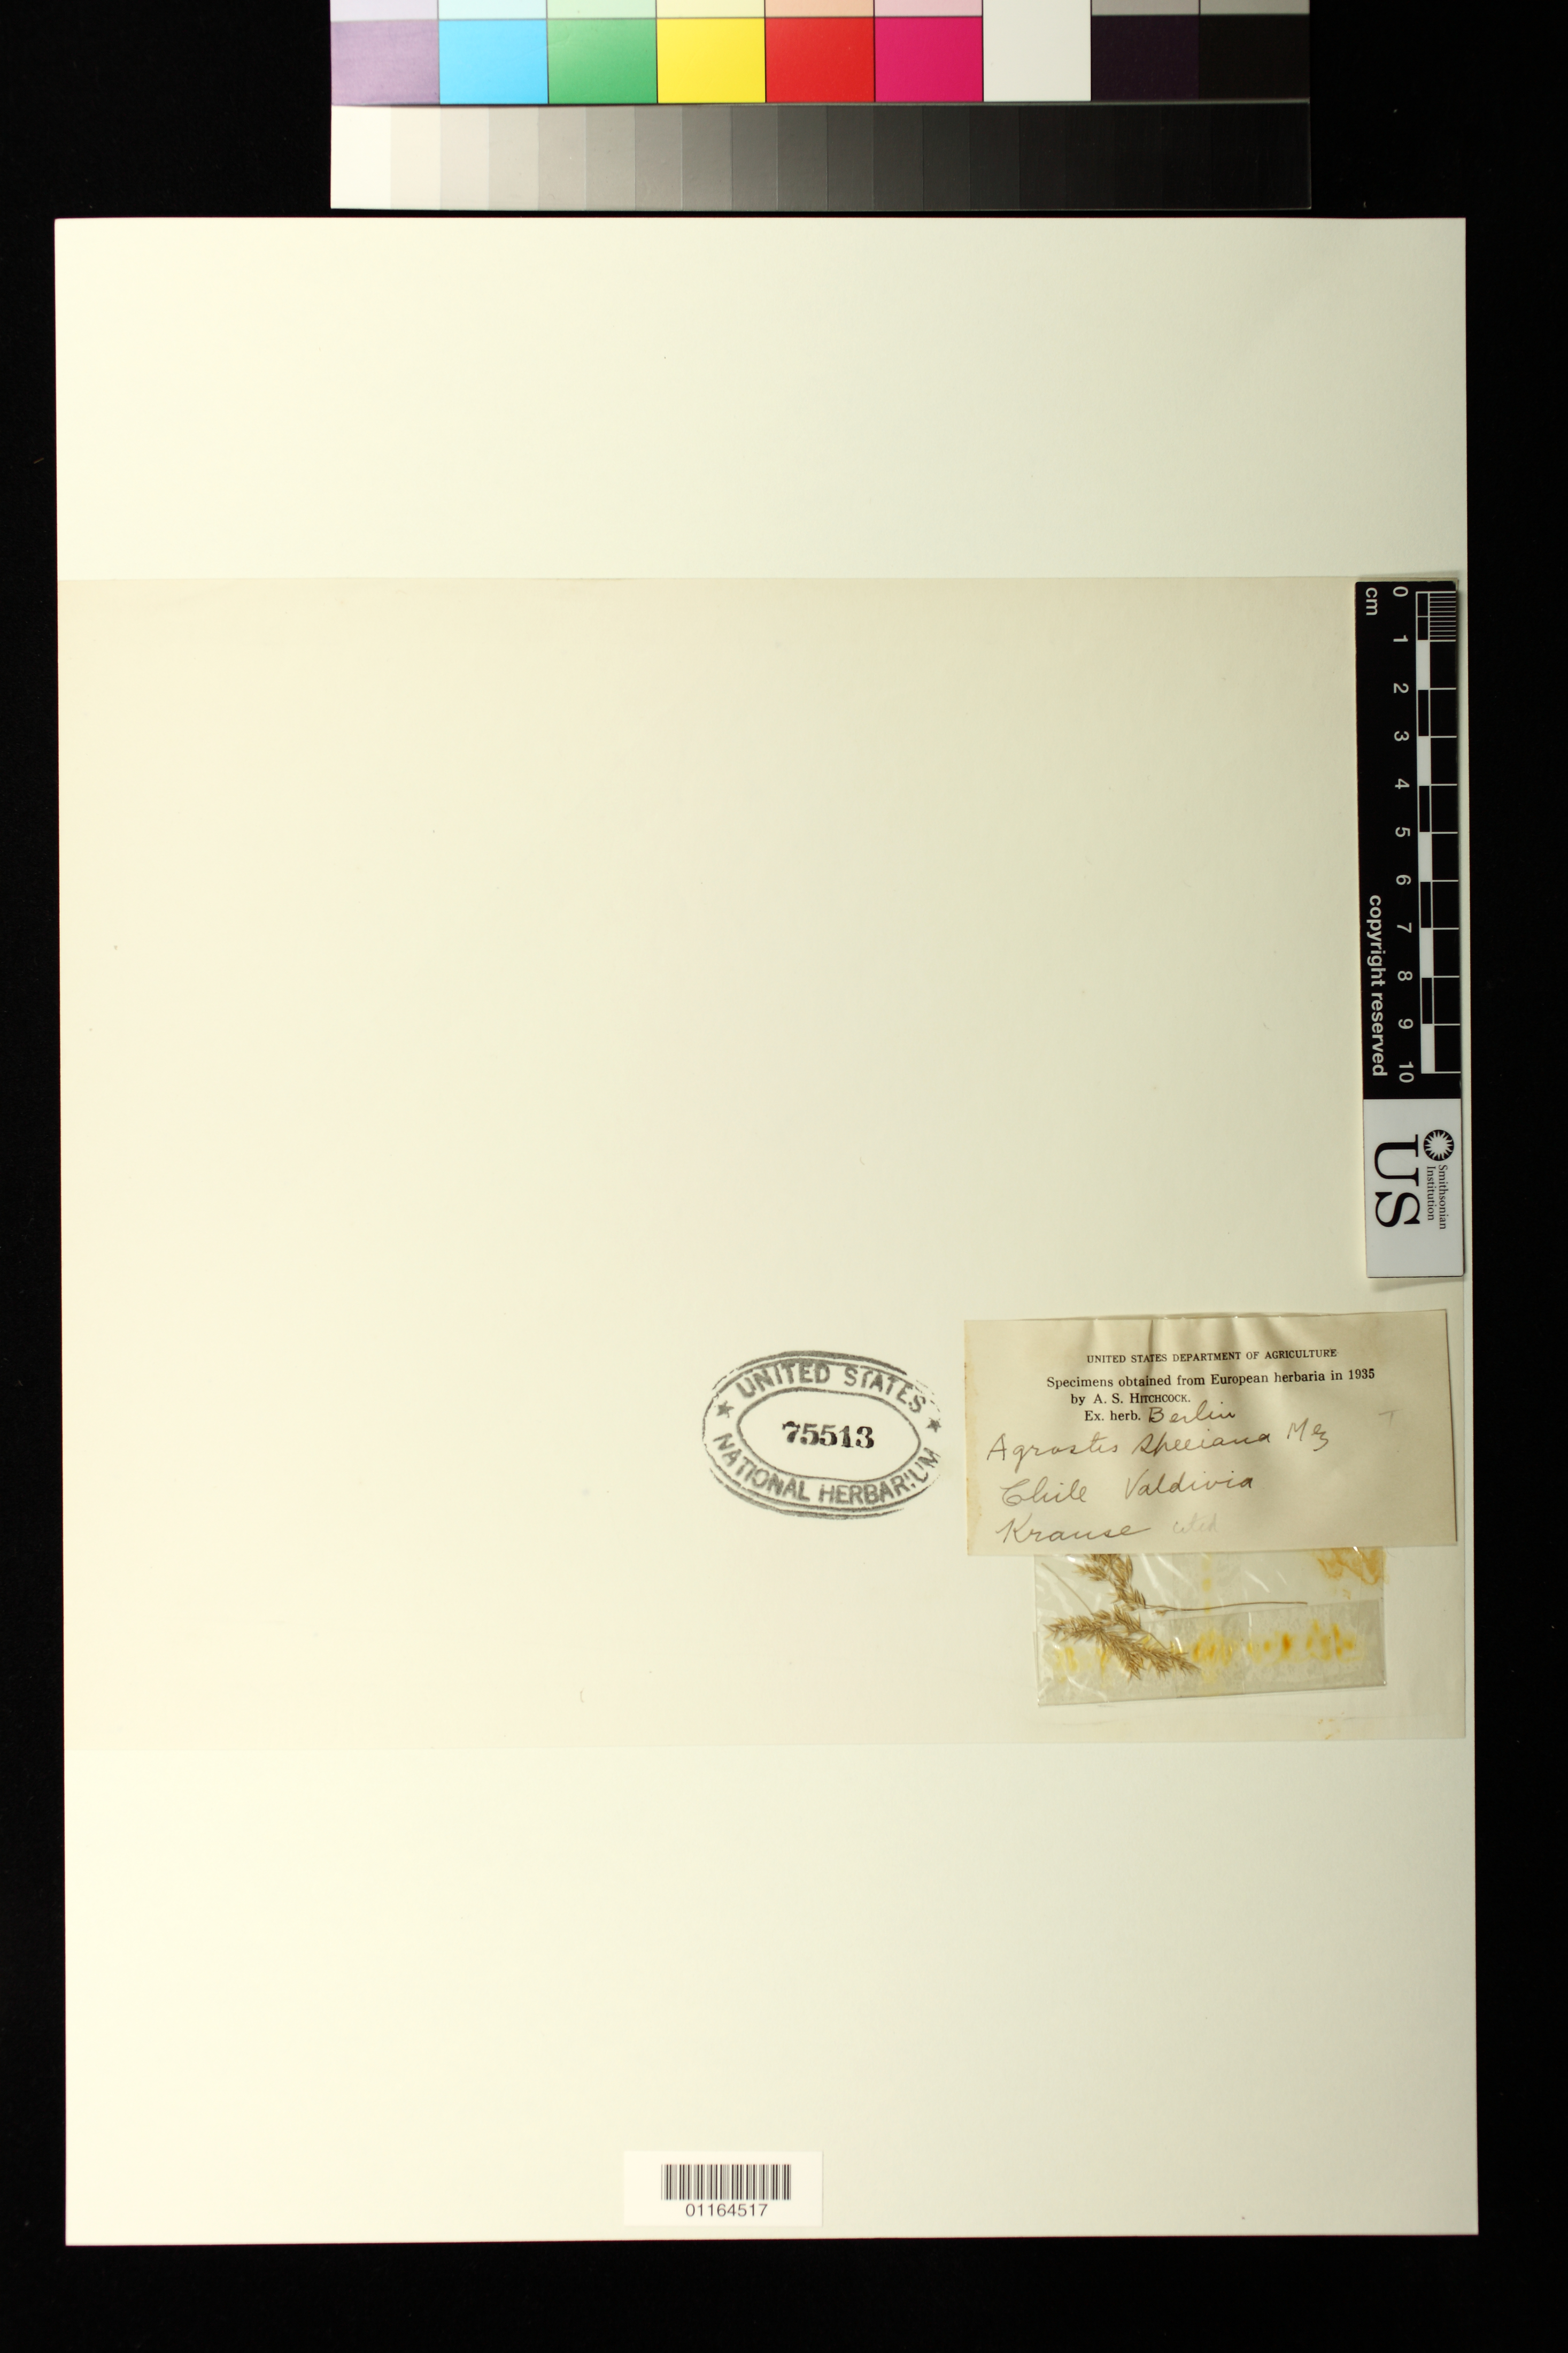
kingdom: Plantae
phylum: Tracheophyta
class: Liliopsida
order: Poales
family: Poaceae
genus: Agrostis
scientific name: Agrostis speeiana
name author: Mez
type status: Syntype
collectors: H. Krause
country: Chile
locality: Valdivia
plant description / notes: Fragmentary material of type specimen ex herb. Berlin.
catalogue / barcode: US 75513